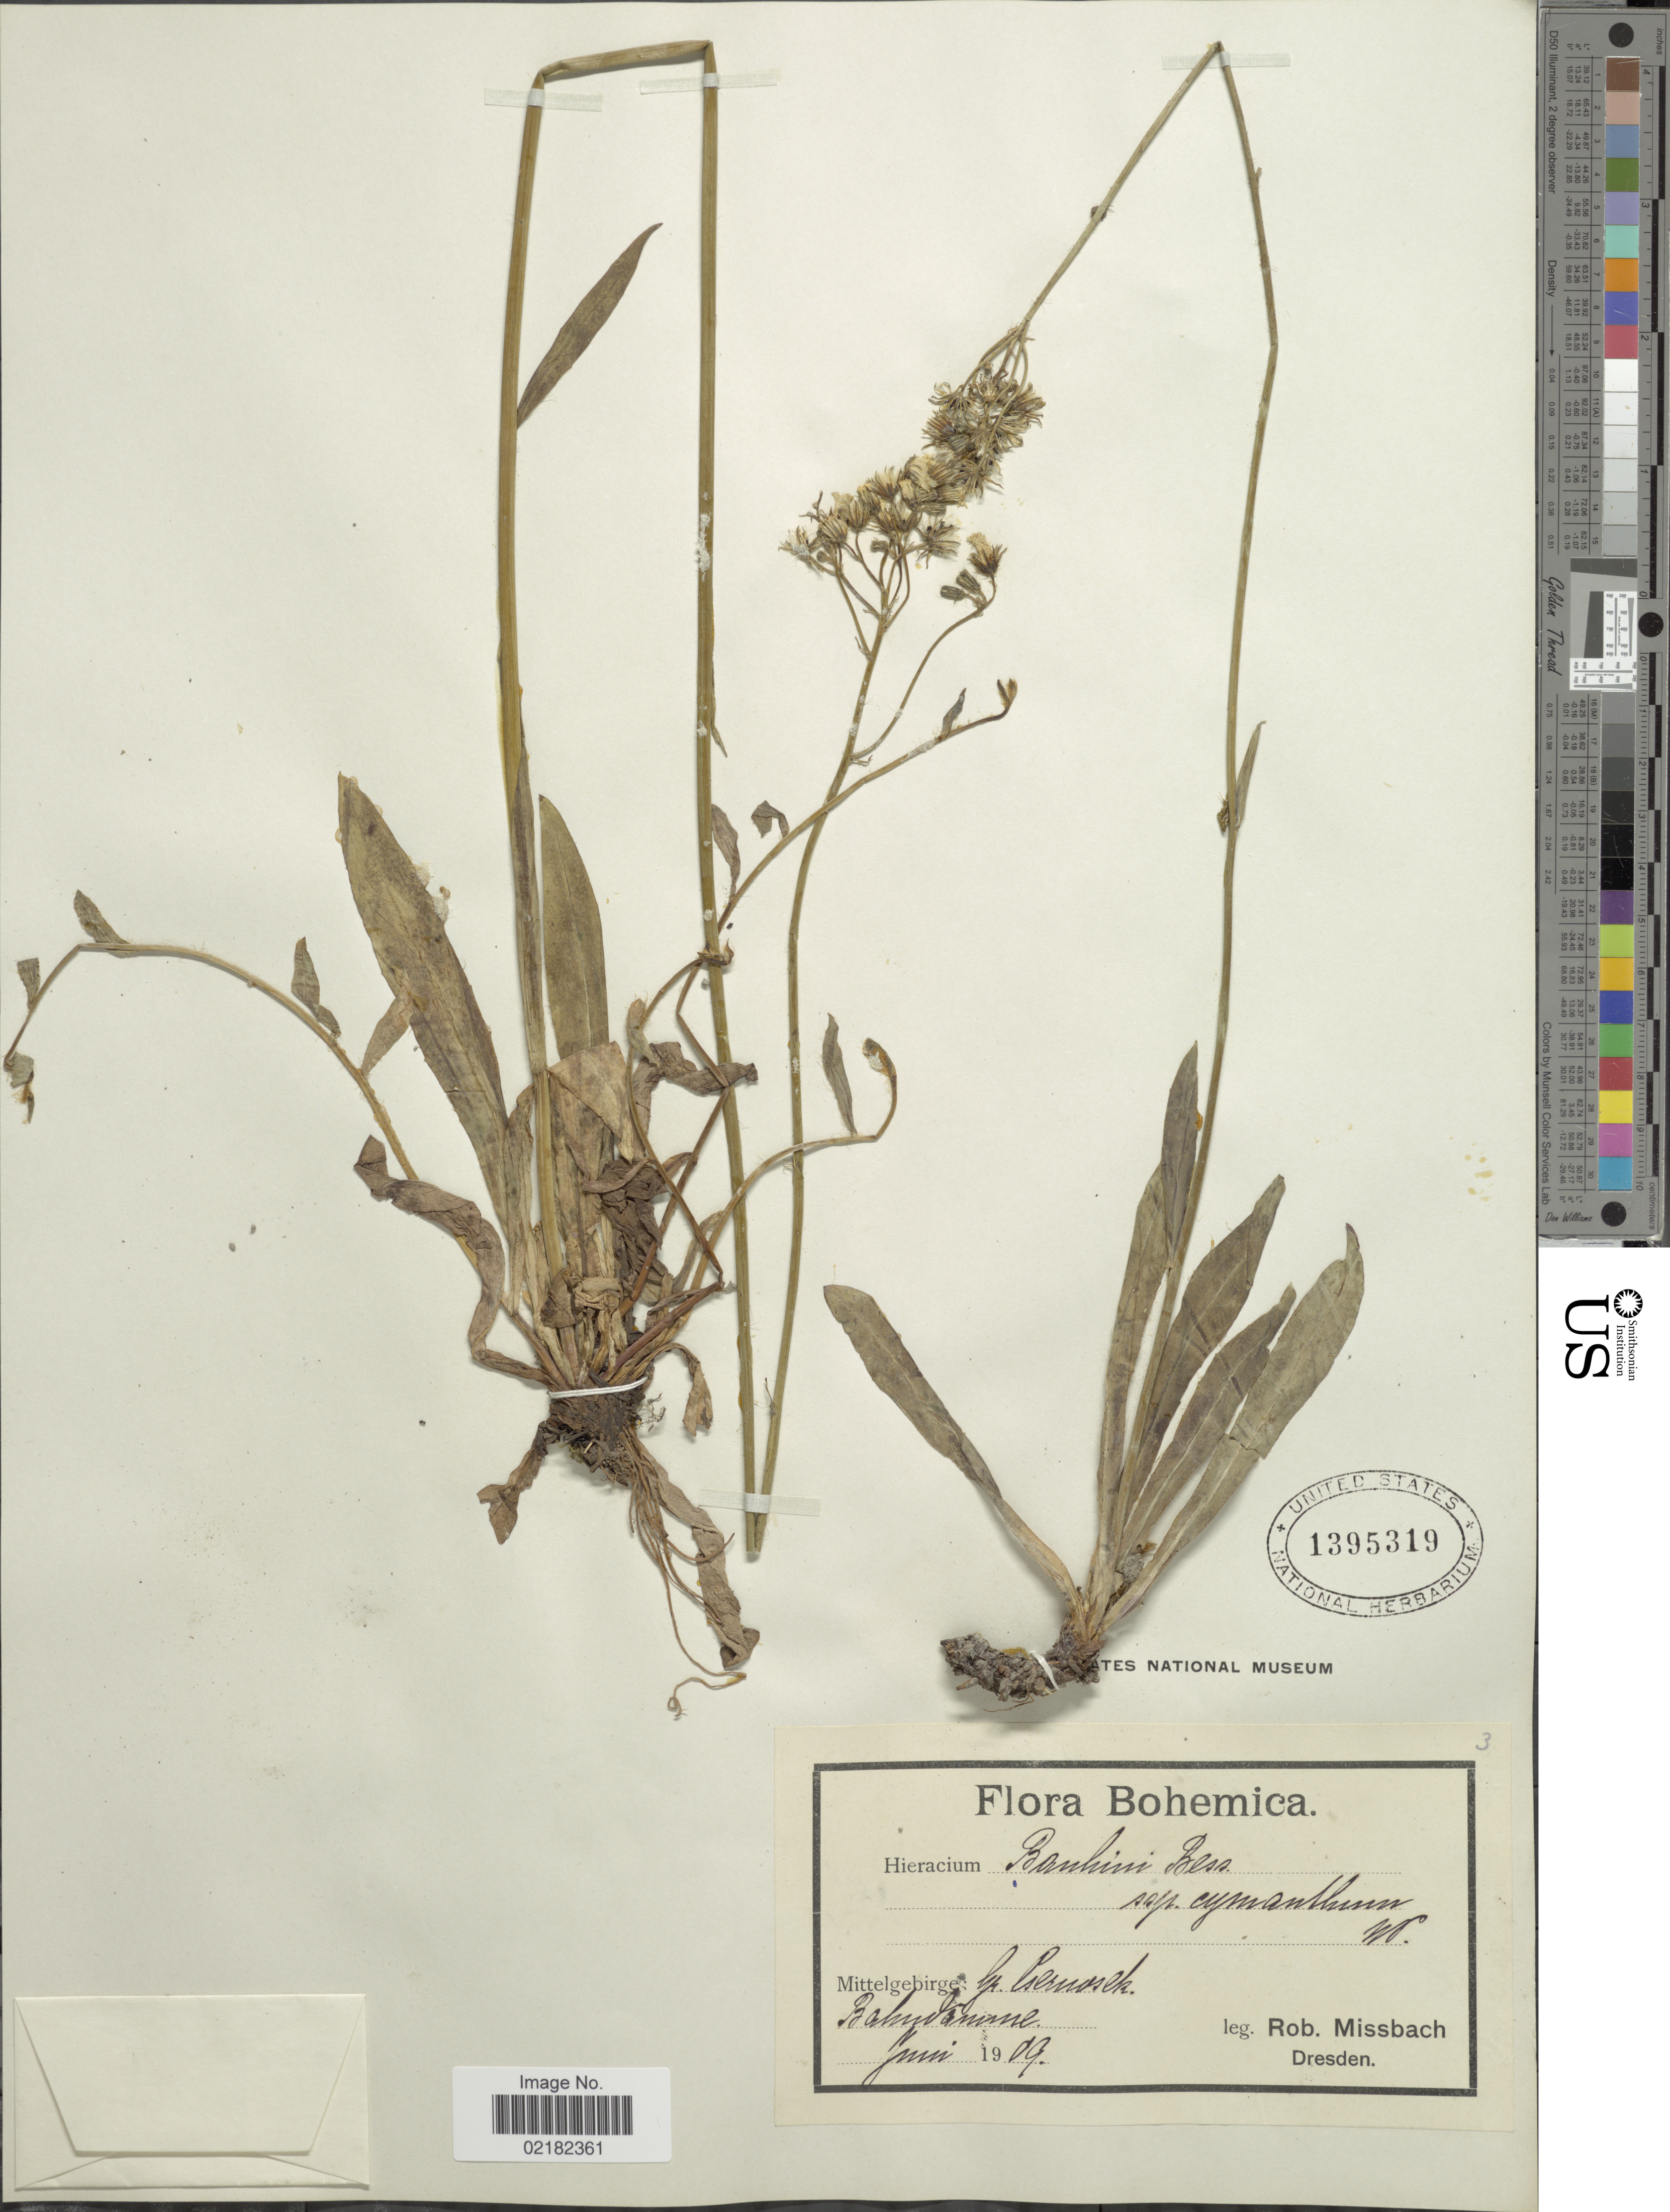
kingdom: Plantae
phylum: Tracheophyta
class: Magnoliopsida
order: Asterales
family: Asteraceae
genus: Hieracium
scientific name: Hieracium bauhini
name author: Schult.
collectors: R. Missbach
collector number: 3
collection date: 1909-06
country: Czechia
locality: Bohemica, Mittelgebirge: Gr. Csernosek, Bahydsanine. [interpreted]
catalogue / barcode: US 1395319